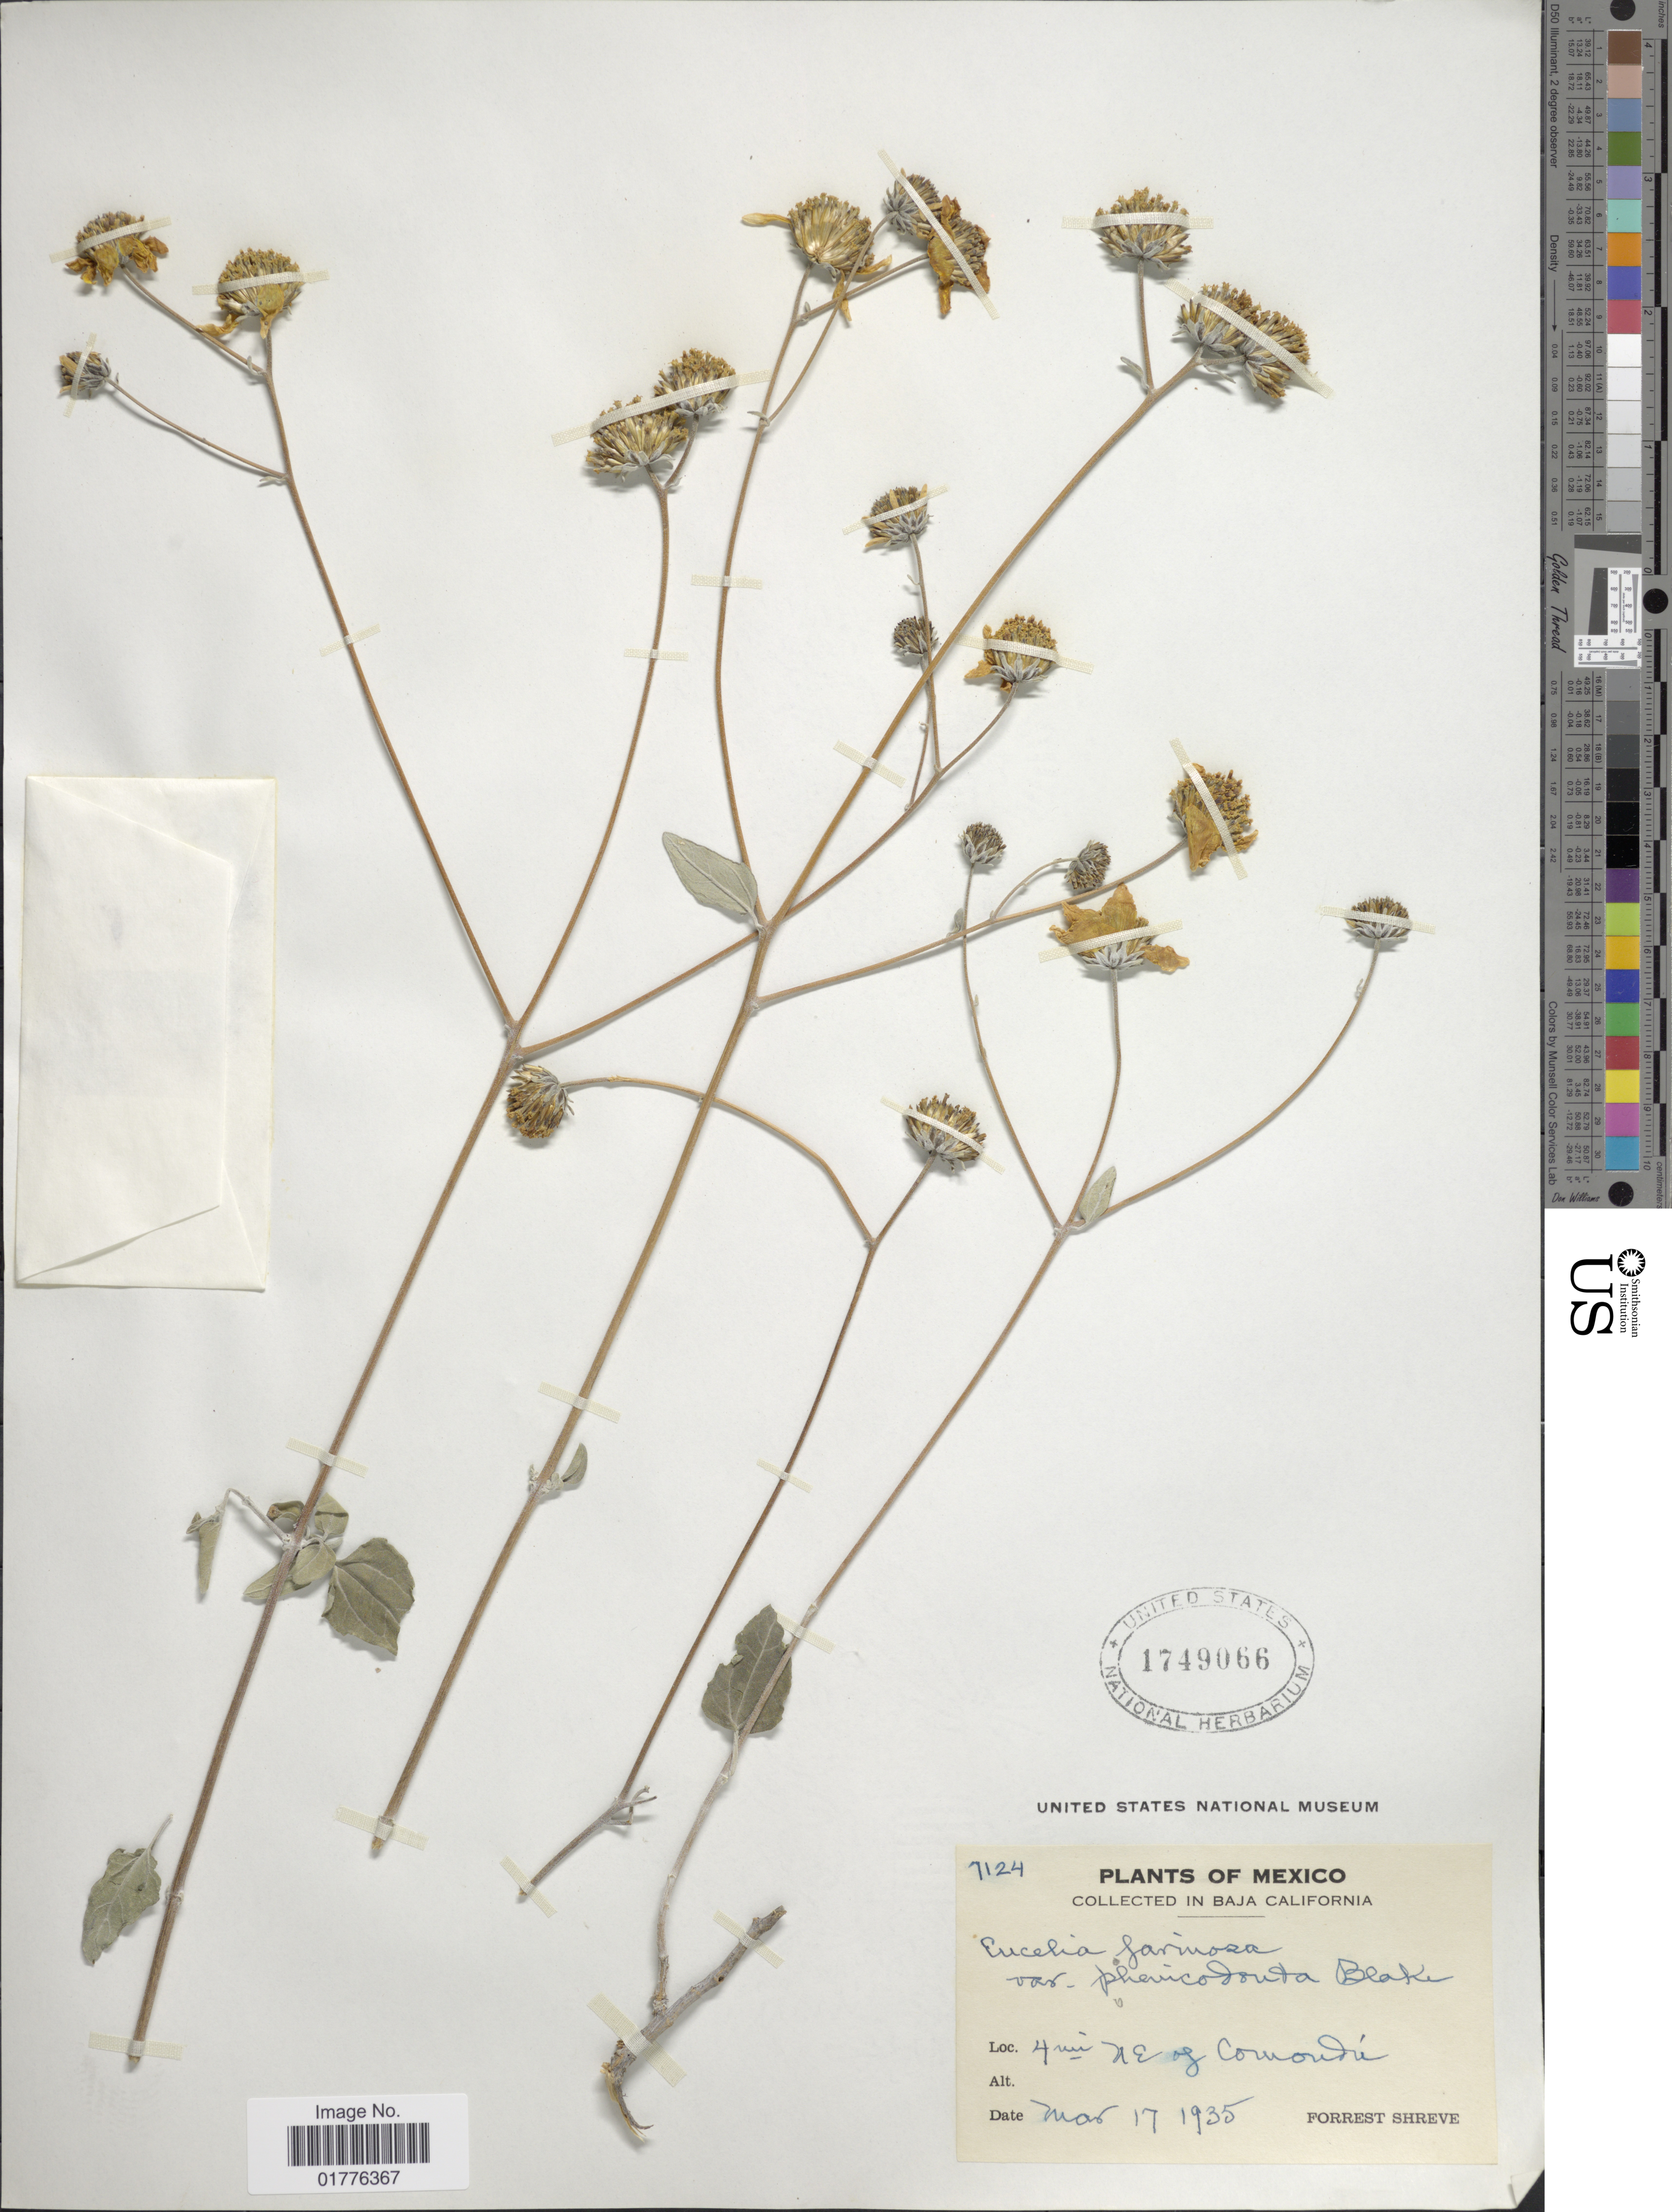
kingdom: Plantae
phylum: Tracheophyta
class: Magnoliopsida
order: Asterales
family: Asteraceae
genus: Encelia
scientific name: Encelia farinosa f. phenicodonta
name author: S.F. Blake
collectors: F. Shreve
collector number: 1124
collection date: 1935-03-17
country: Mexico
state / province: Baja California Sur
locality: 4 mi NE of Comondu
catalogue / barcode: US 1749066